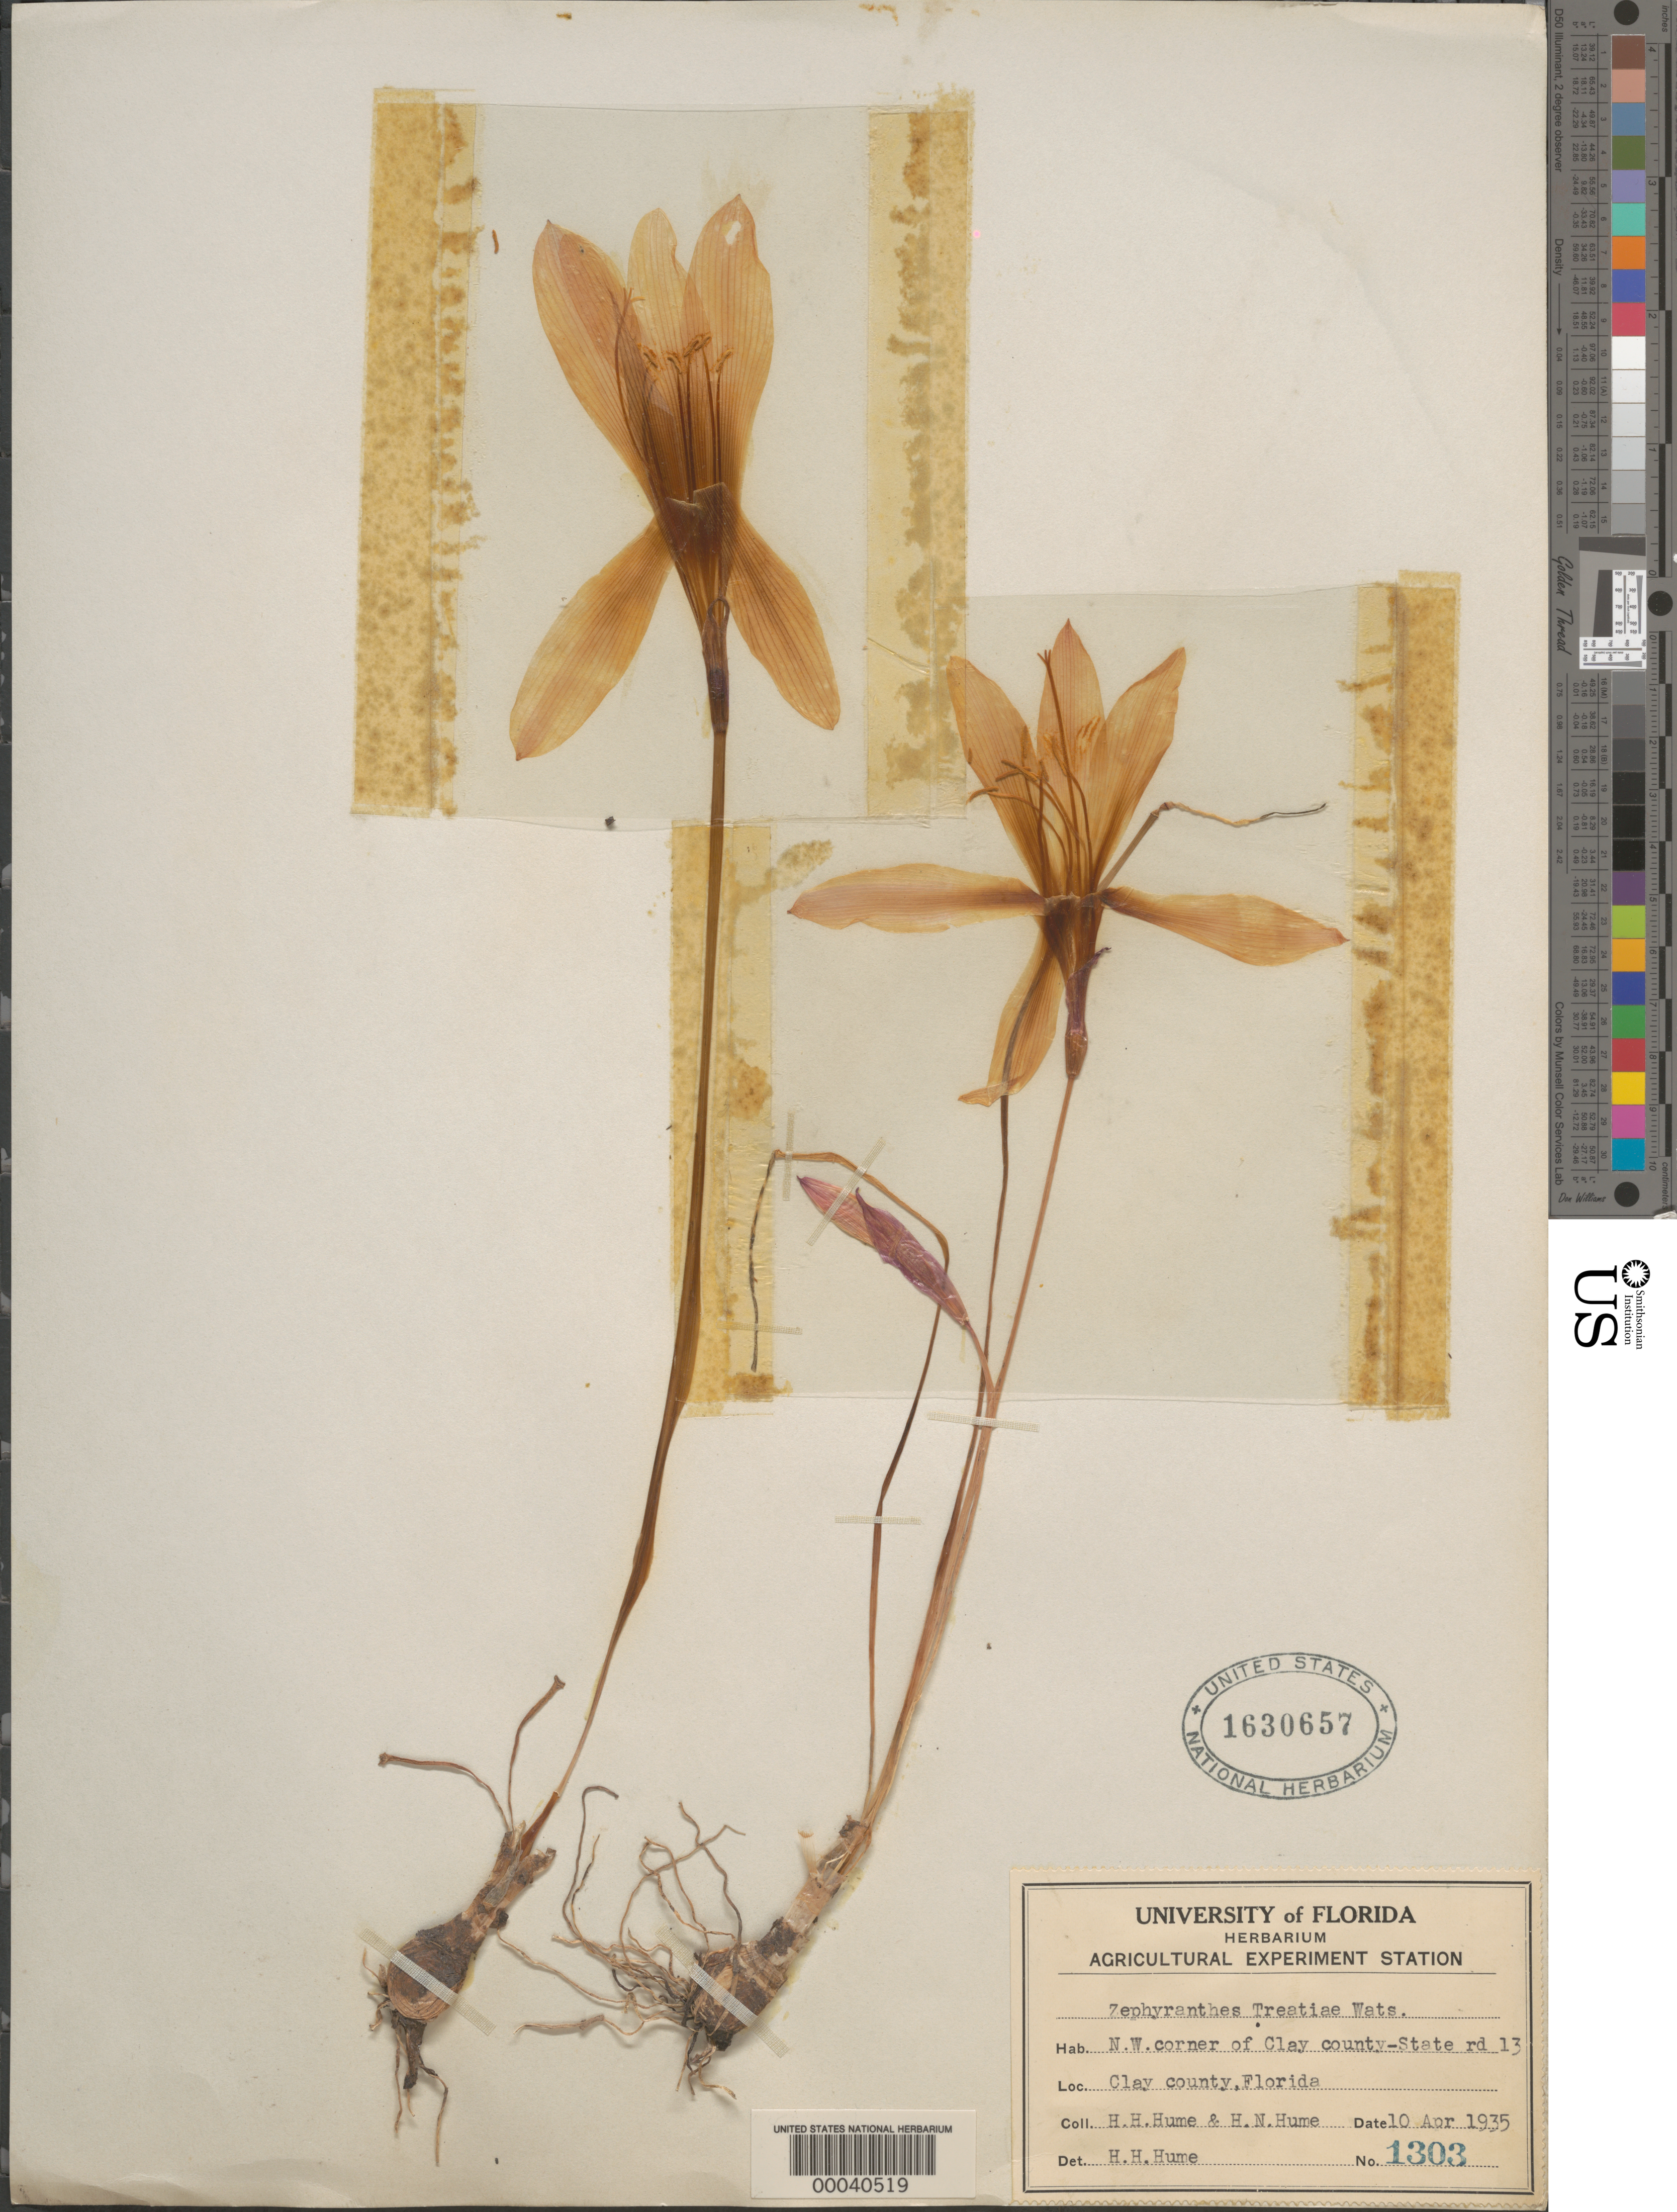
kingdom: Plantae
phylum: Tracheophyta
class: Liliopsida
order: Asparagales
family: Amaryllidaceae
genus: Zephyranthes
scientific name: Zephyranthes treatiae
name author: S. Watson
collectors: H. Hume & H. Hume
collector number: Univ Of Fl Herb 1303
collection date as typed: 10 Apr 1935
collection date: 1935-04-10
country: United States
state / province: Florida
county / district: Clay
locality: Nw corner of clay co., state rd. 13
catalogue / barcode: US 1630657